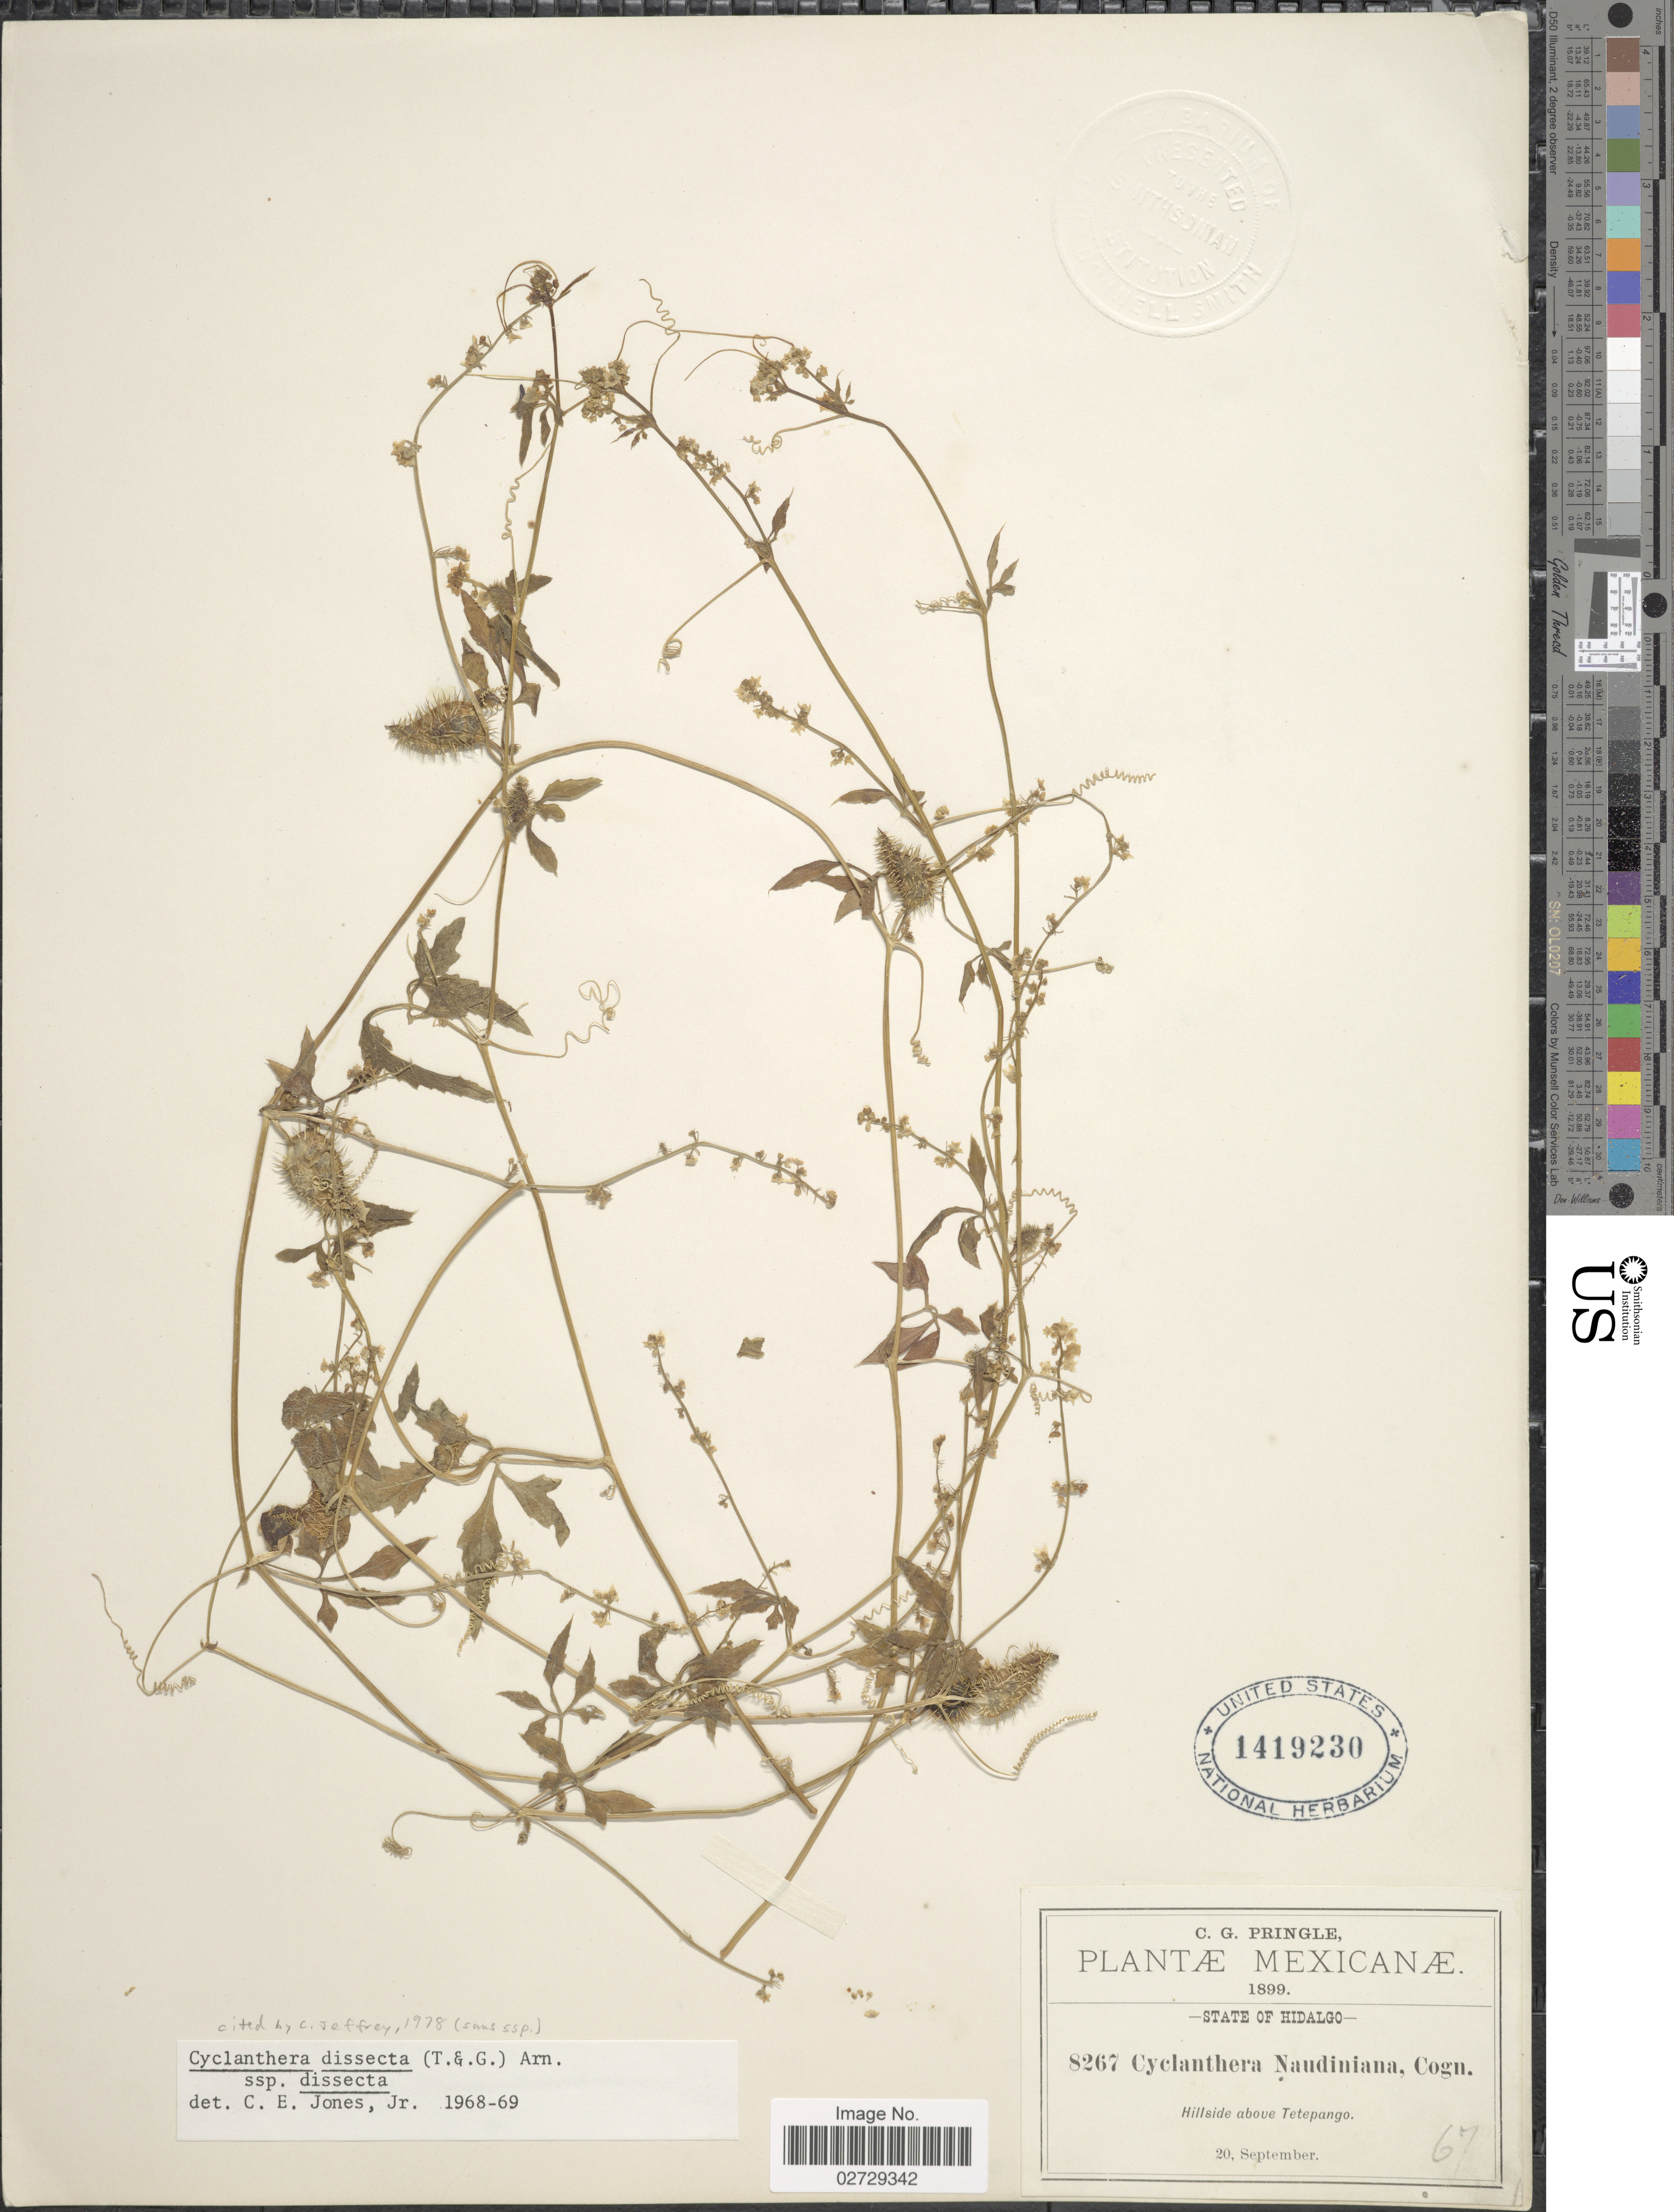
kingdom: Plantae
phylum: Tracheophyta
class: Magnoliopsida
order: Cucurbitales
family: Cucurbitaceae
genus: Cyclanthera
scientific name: Cyclanthera dissecta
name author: (Torr. & A. Gray) Arn.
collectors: C. G. Pringle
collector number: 8267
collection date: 1899-09-20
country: Mexico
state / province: Hidalgo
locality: Hillside above Tetepango.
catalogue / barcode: US 1419230